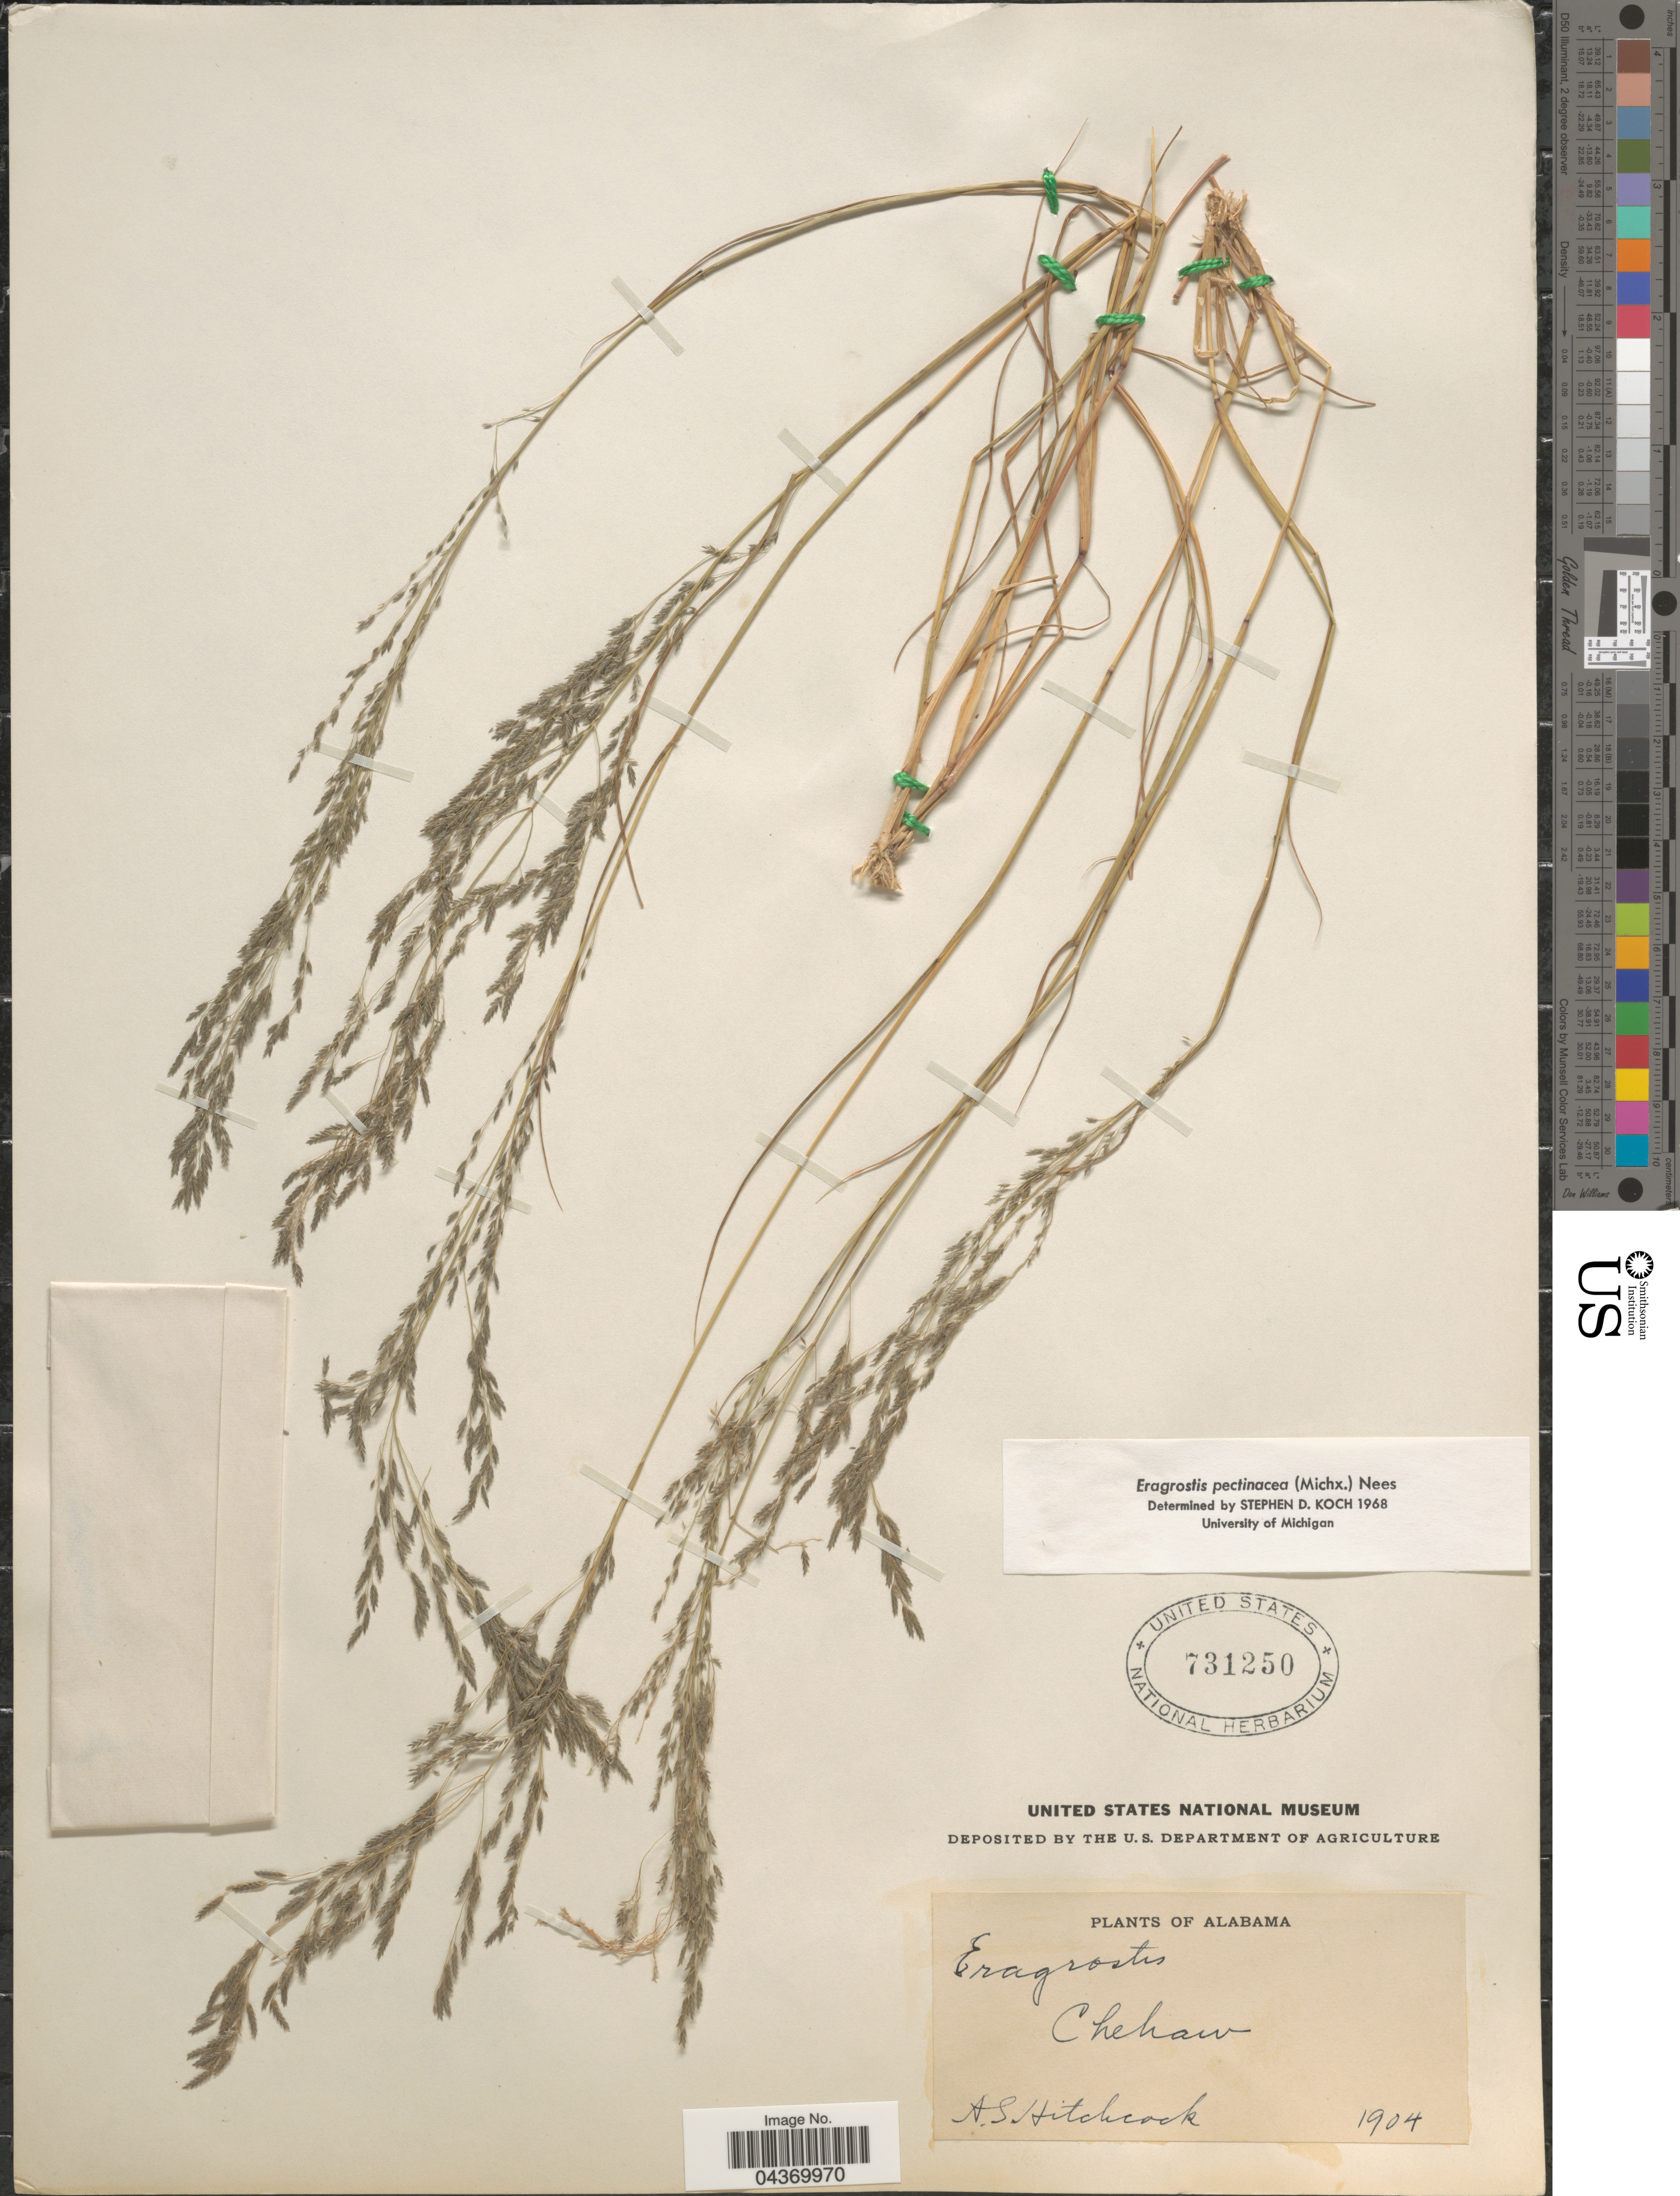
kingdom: Plantae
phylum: Tracheophyta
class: Liliopsida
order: Poales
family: Poaceae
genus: Eragrostis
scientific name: Eragrostis pectinacea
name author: (Michx.) Nees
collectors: A. S. Hitchcock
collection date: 1904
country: United States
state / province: Alabama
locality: Chehaw.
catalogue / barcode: US 731250